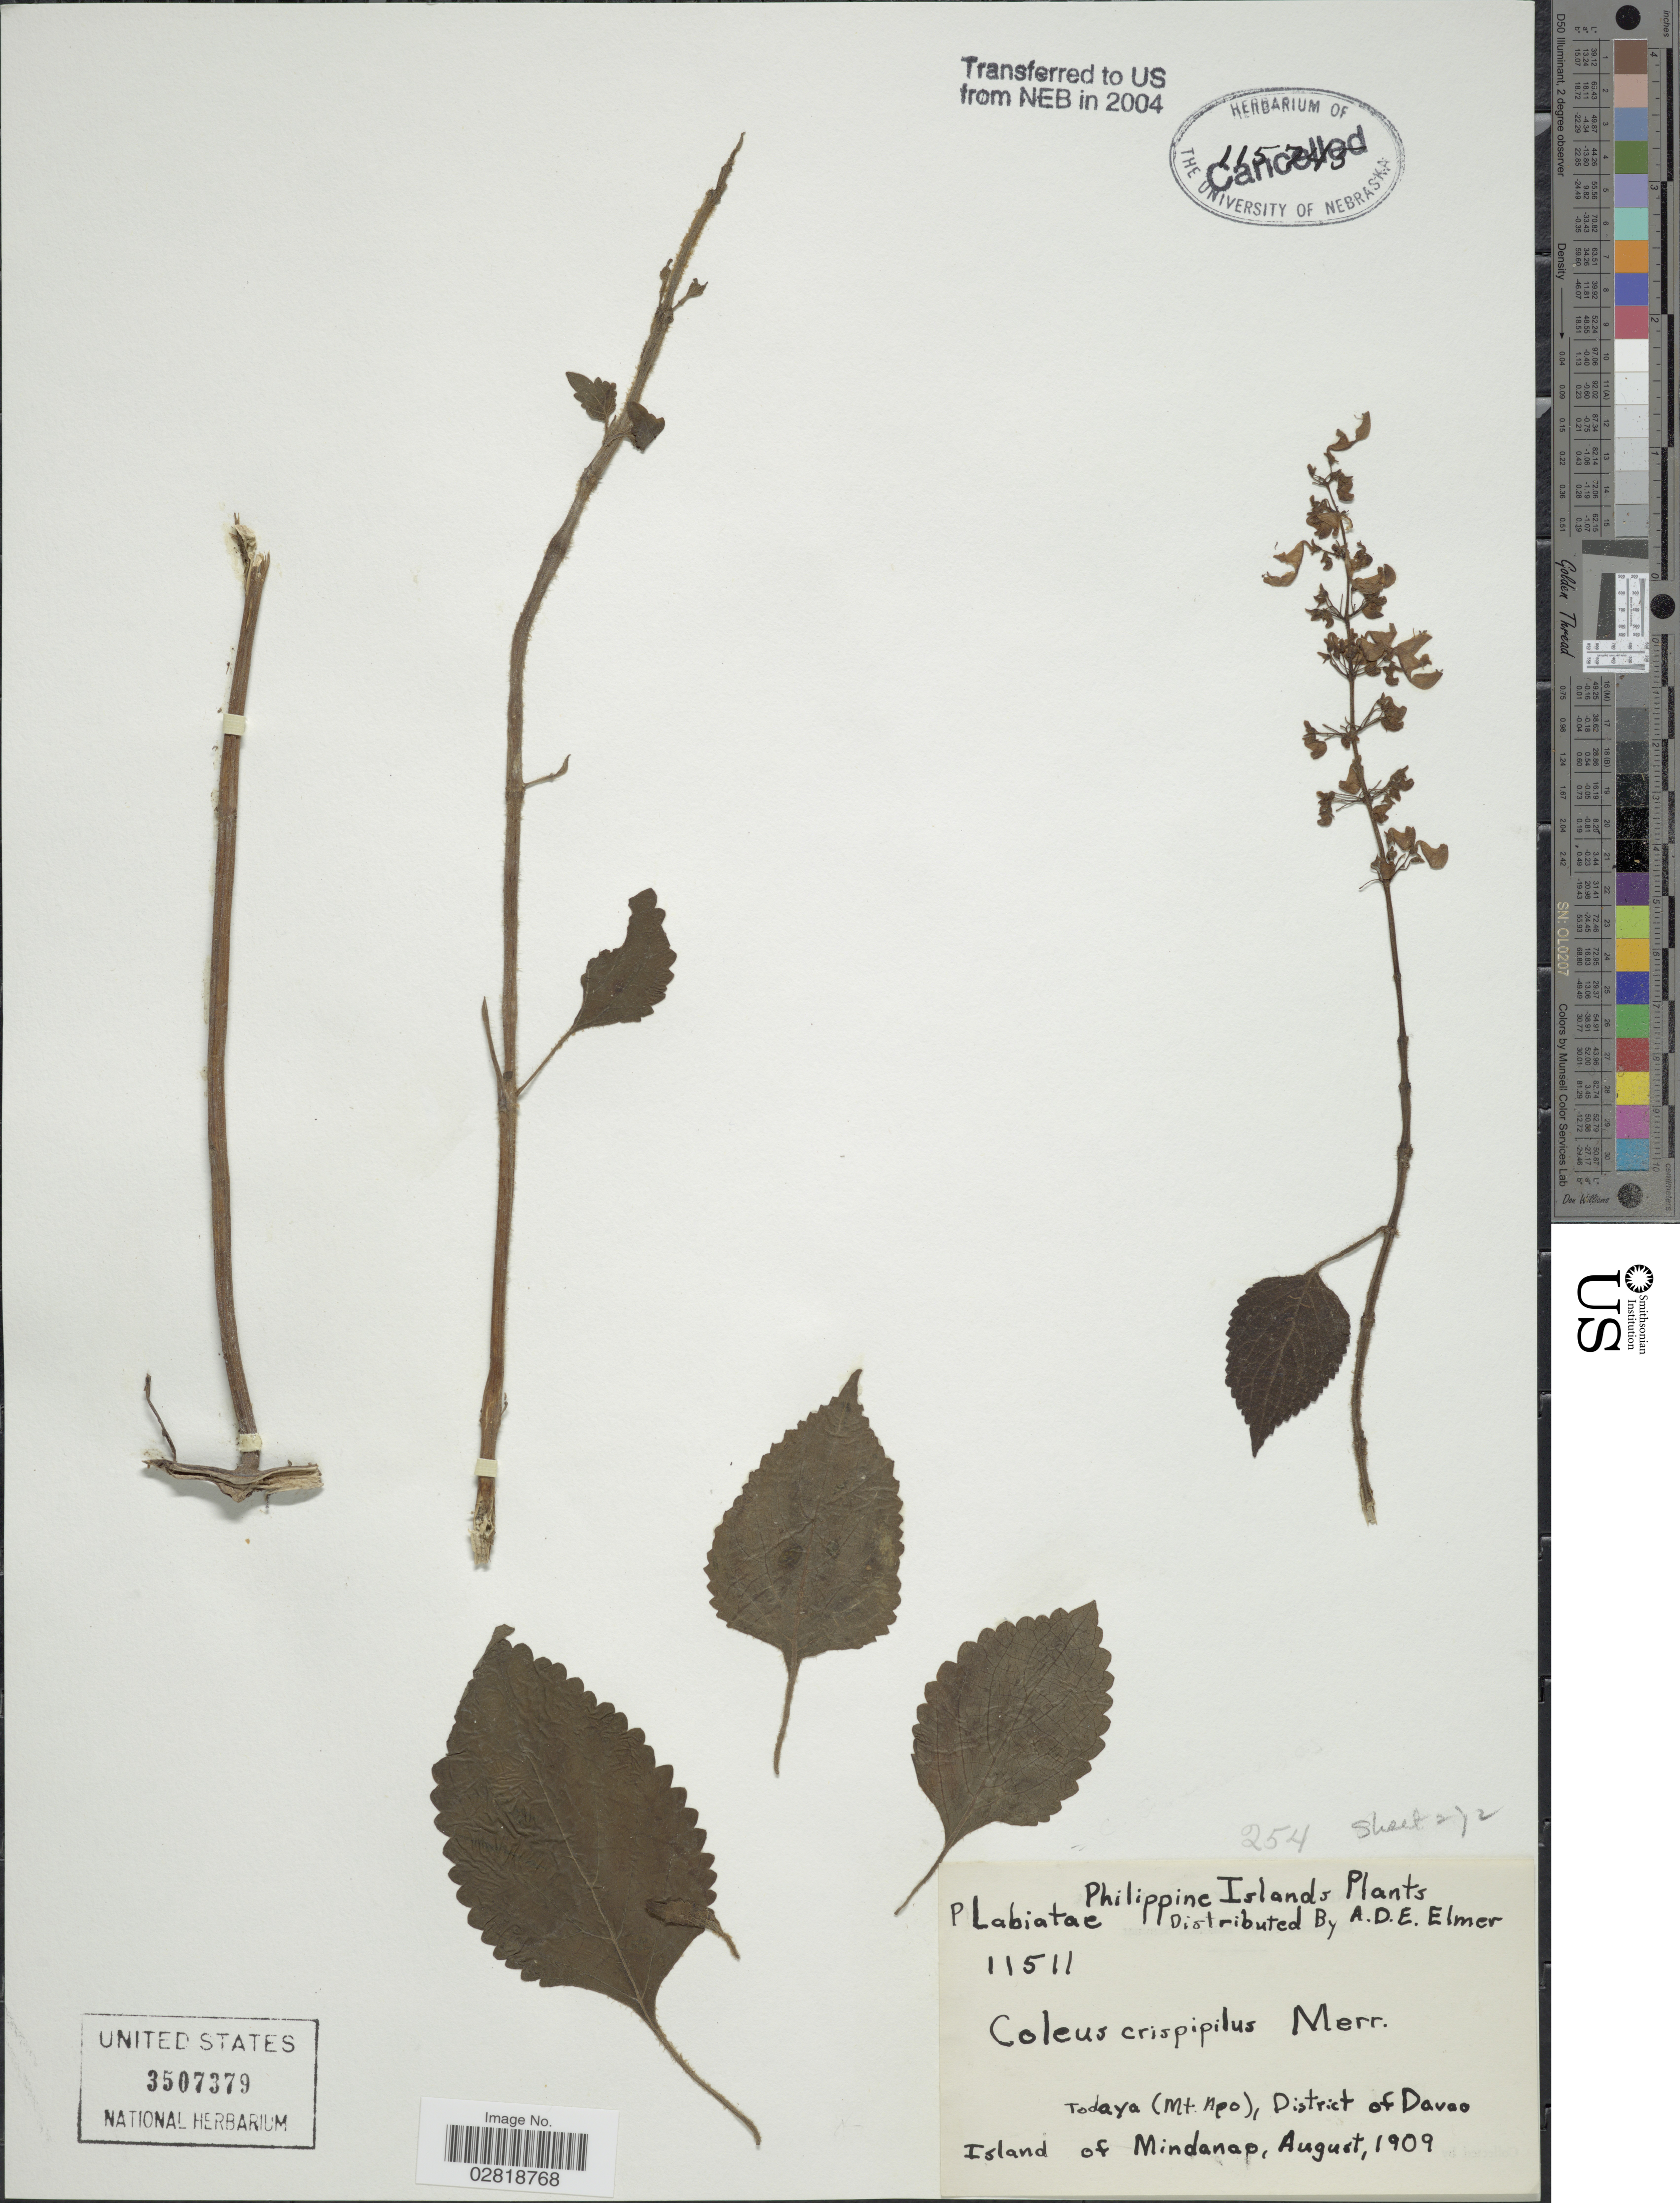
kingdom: Plantae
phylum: Tracheophyta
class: Magnoliopsida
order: Lamiales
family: Lamiaceae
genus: Plectranthus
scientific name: Plectranthus scutellarioides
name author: (L.) R. Br.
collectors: A. D. E. Elmer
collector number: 11511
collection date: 1909-08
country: Philippines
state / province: Davao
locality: Philippine Islands. Todaya (Mt. Apo), District of Davao. Island of Mindanao.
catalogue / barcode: US 3507379